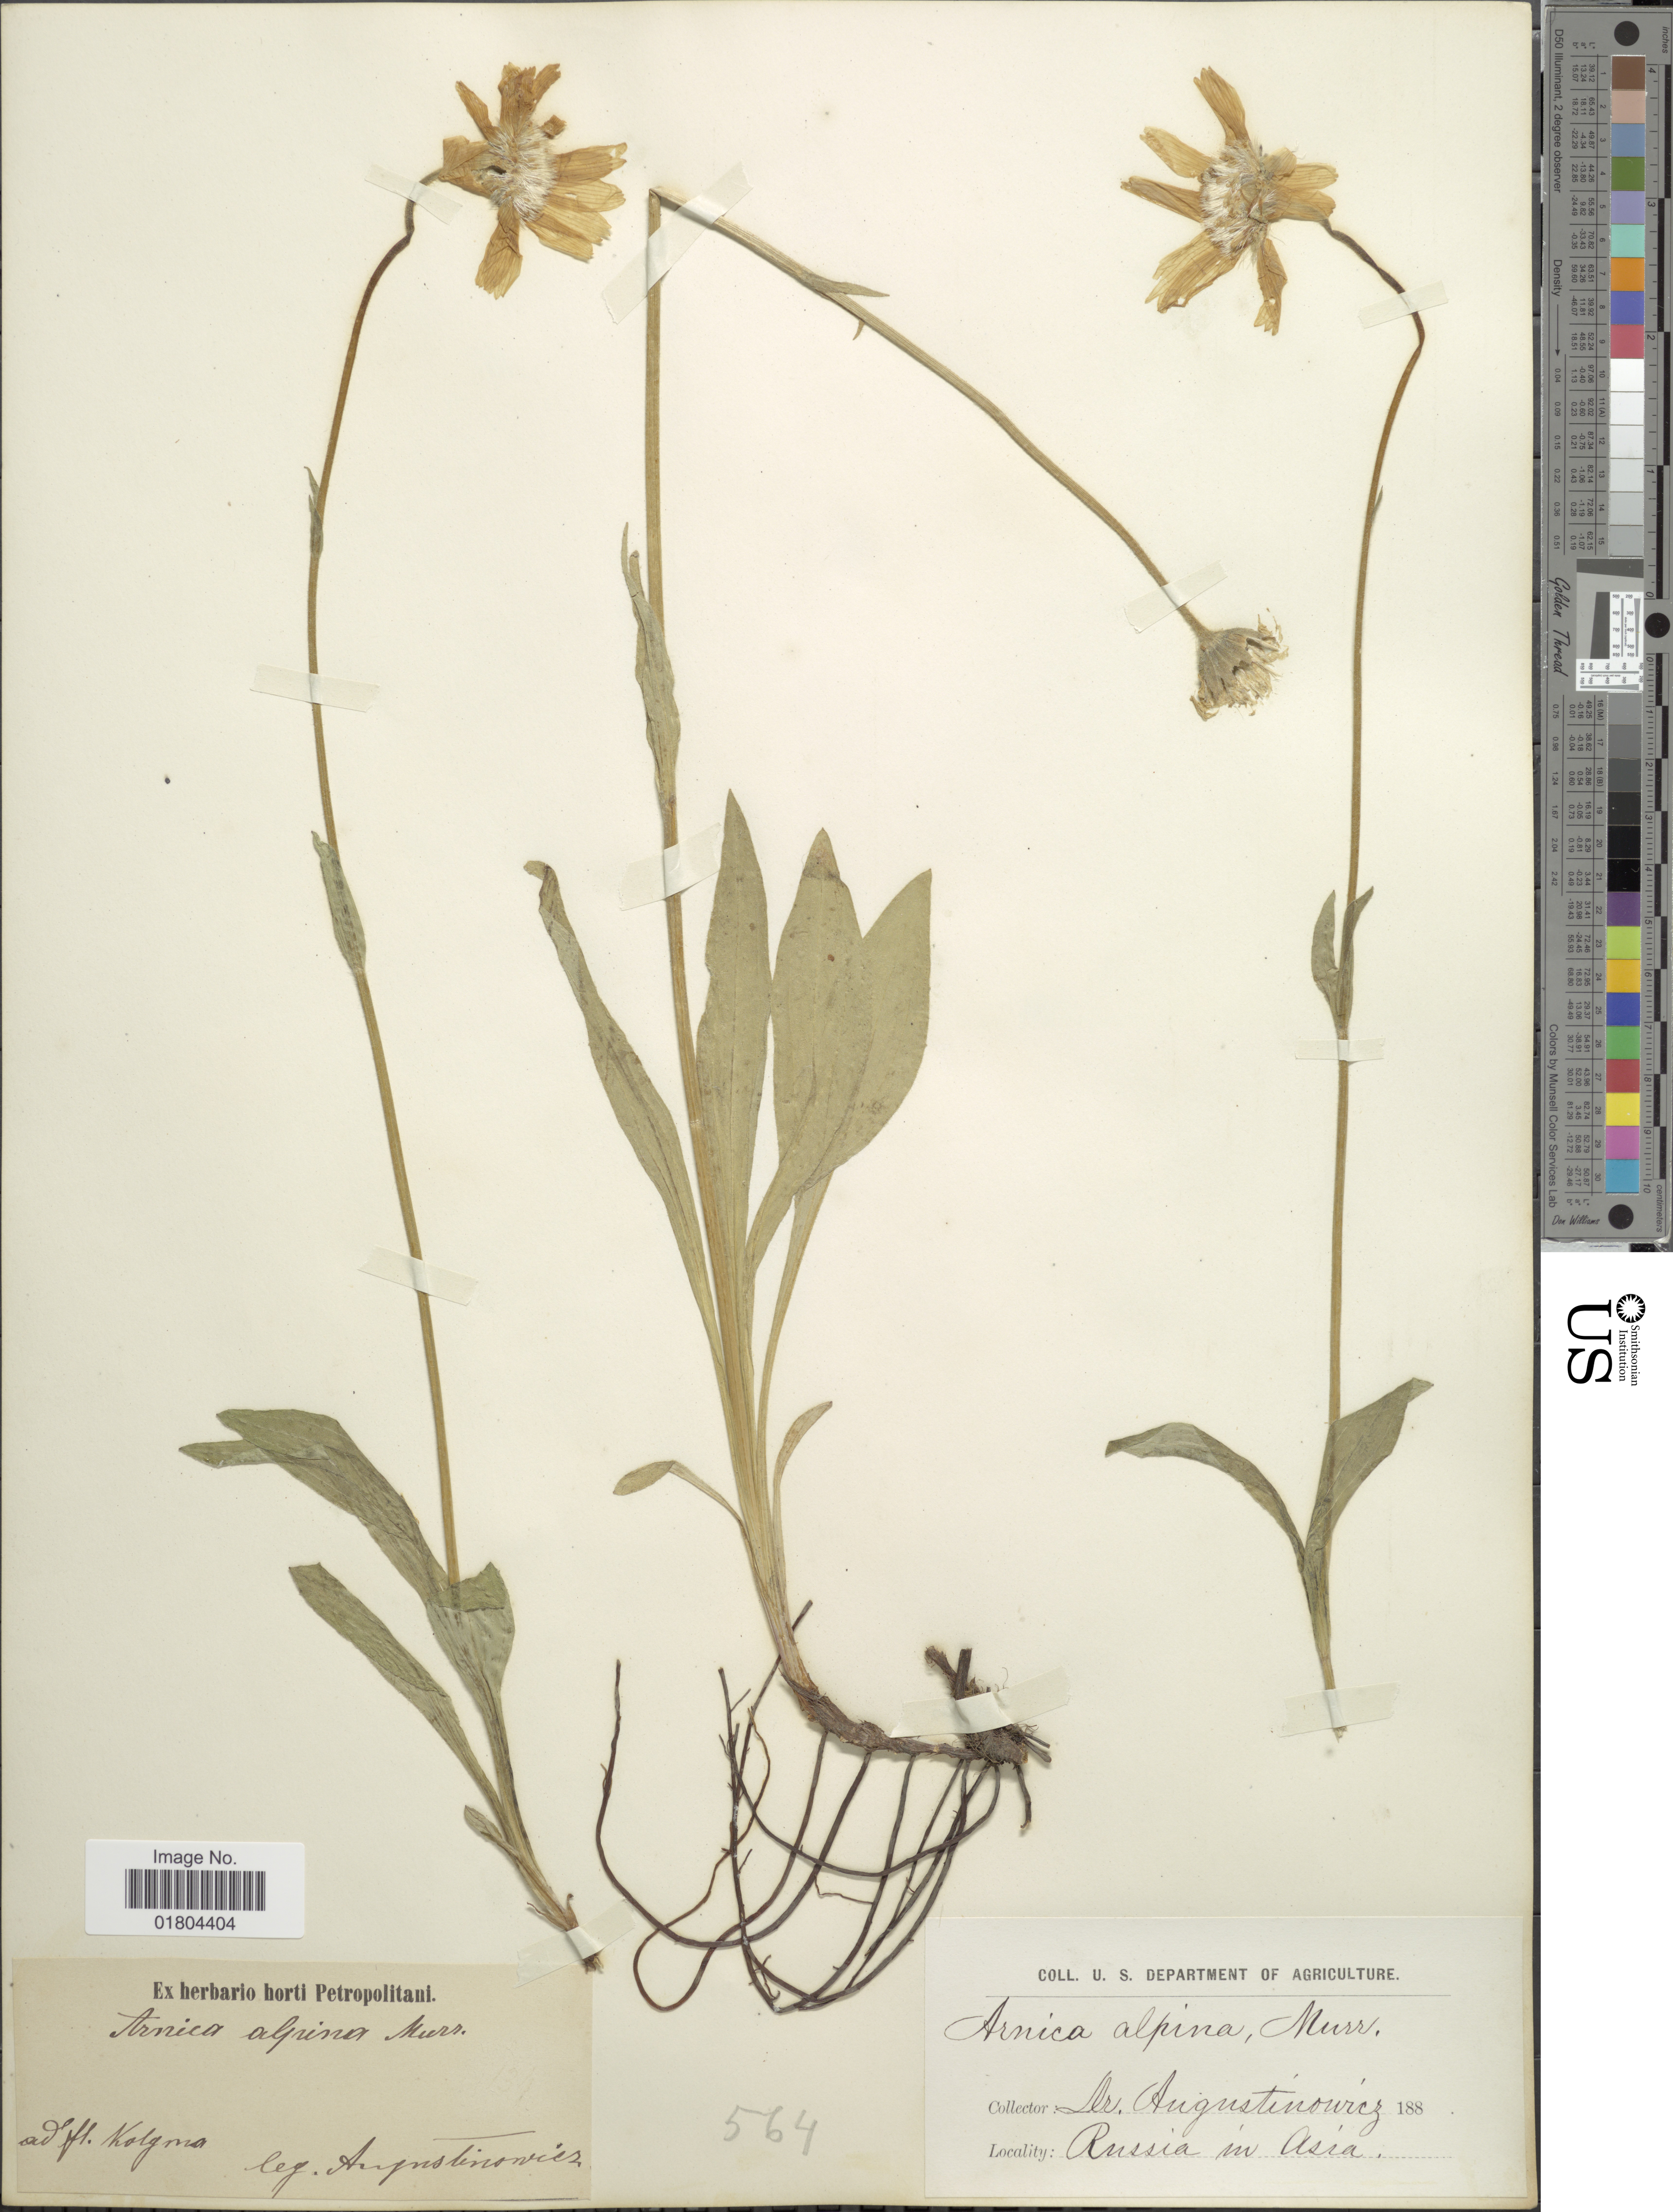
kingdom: Plantae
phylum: Tracheophyta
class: Magnoliopsida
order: Asterales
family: Asteraceae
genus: Arnica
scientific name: Arnica alpina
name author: Willd. ex Steud.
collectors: T. Augustinowicz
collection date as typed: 188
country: Russian Federation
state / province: Magadan / Sakha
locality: Russia in Asia, ad fl Kolyma